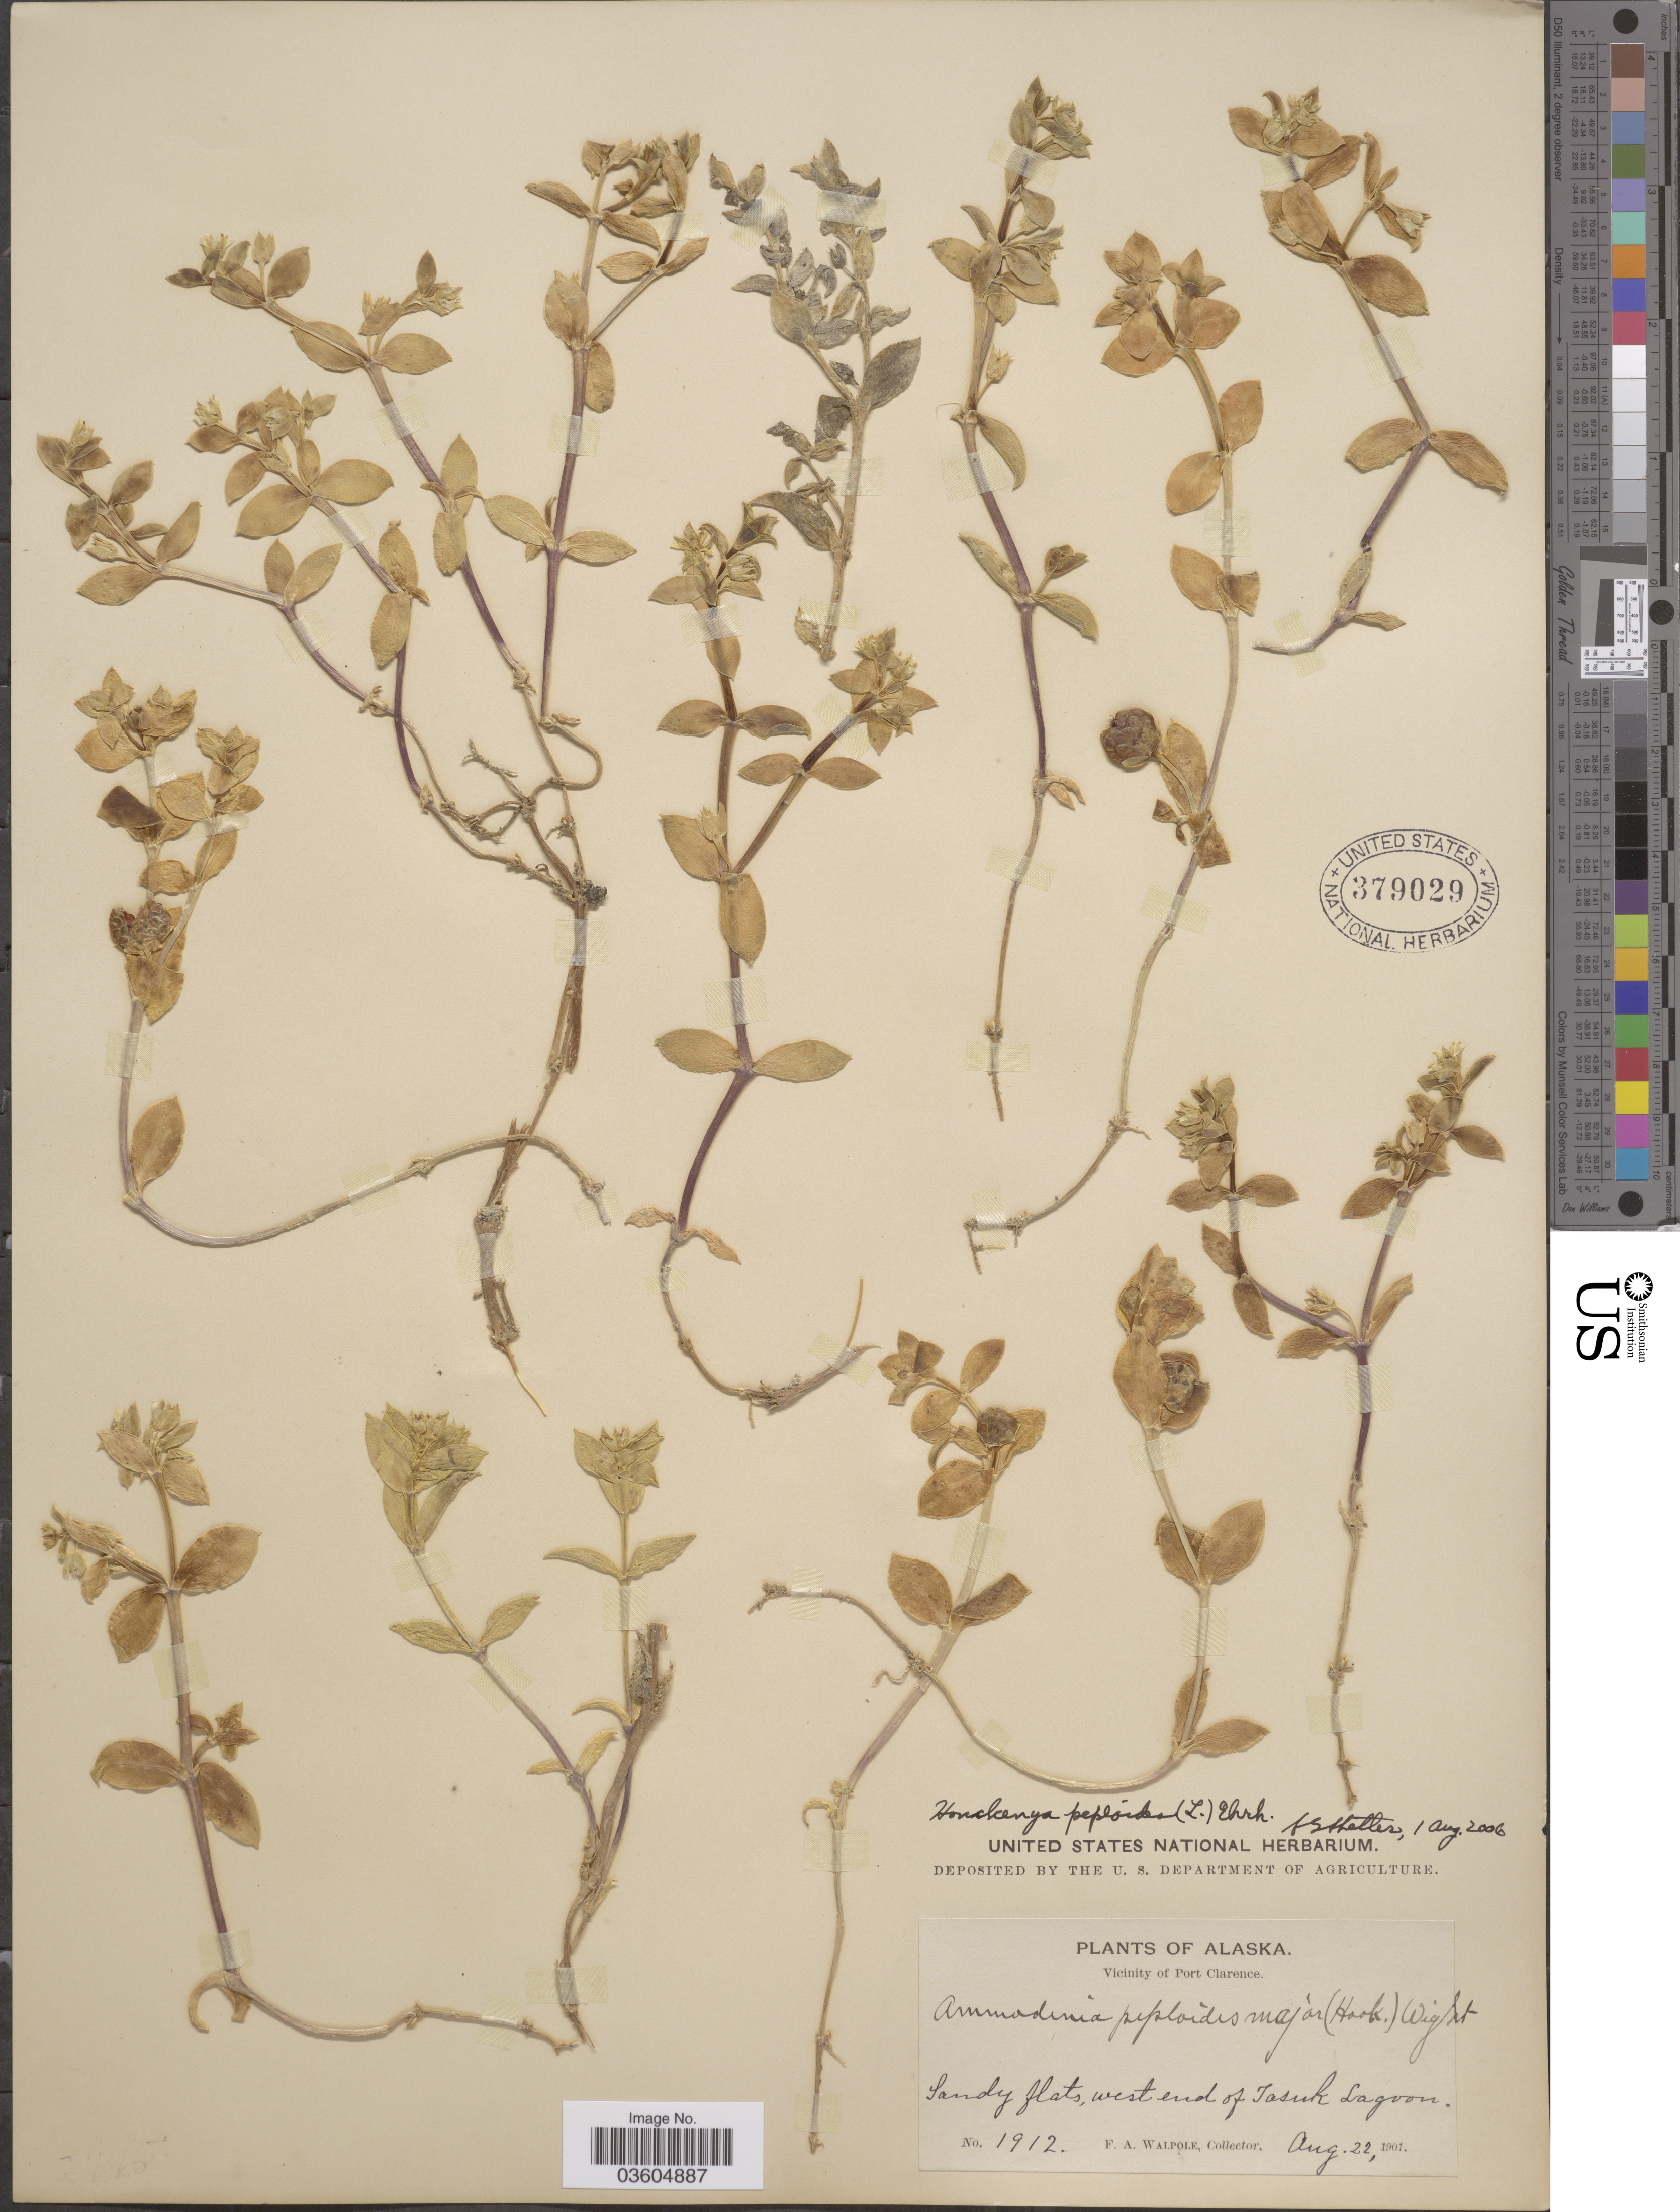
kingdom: Plantae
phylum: Tracheophyta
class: Magnoliopsida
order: Caryophyllales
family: Caryophyllaceae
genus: Honckenya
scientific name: Honckenya peploides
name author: (L.) Ehrh.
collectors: F. Walpole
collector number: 1912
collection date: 1901-08-22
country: United States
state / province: Alaska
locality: Vicinity of Port Clarence. Sandy flats, west end of Tasuk Lagoon.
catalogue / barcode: US 379029